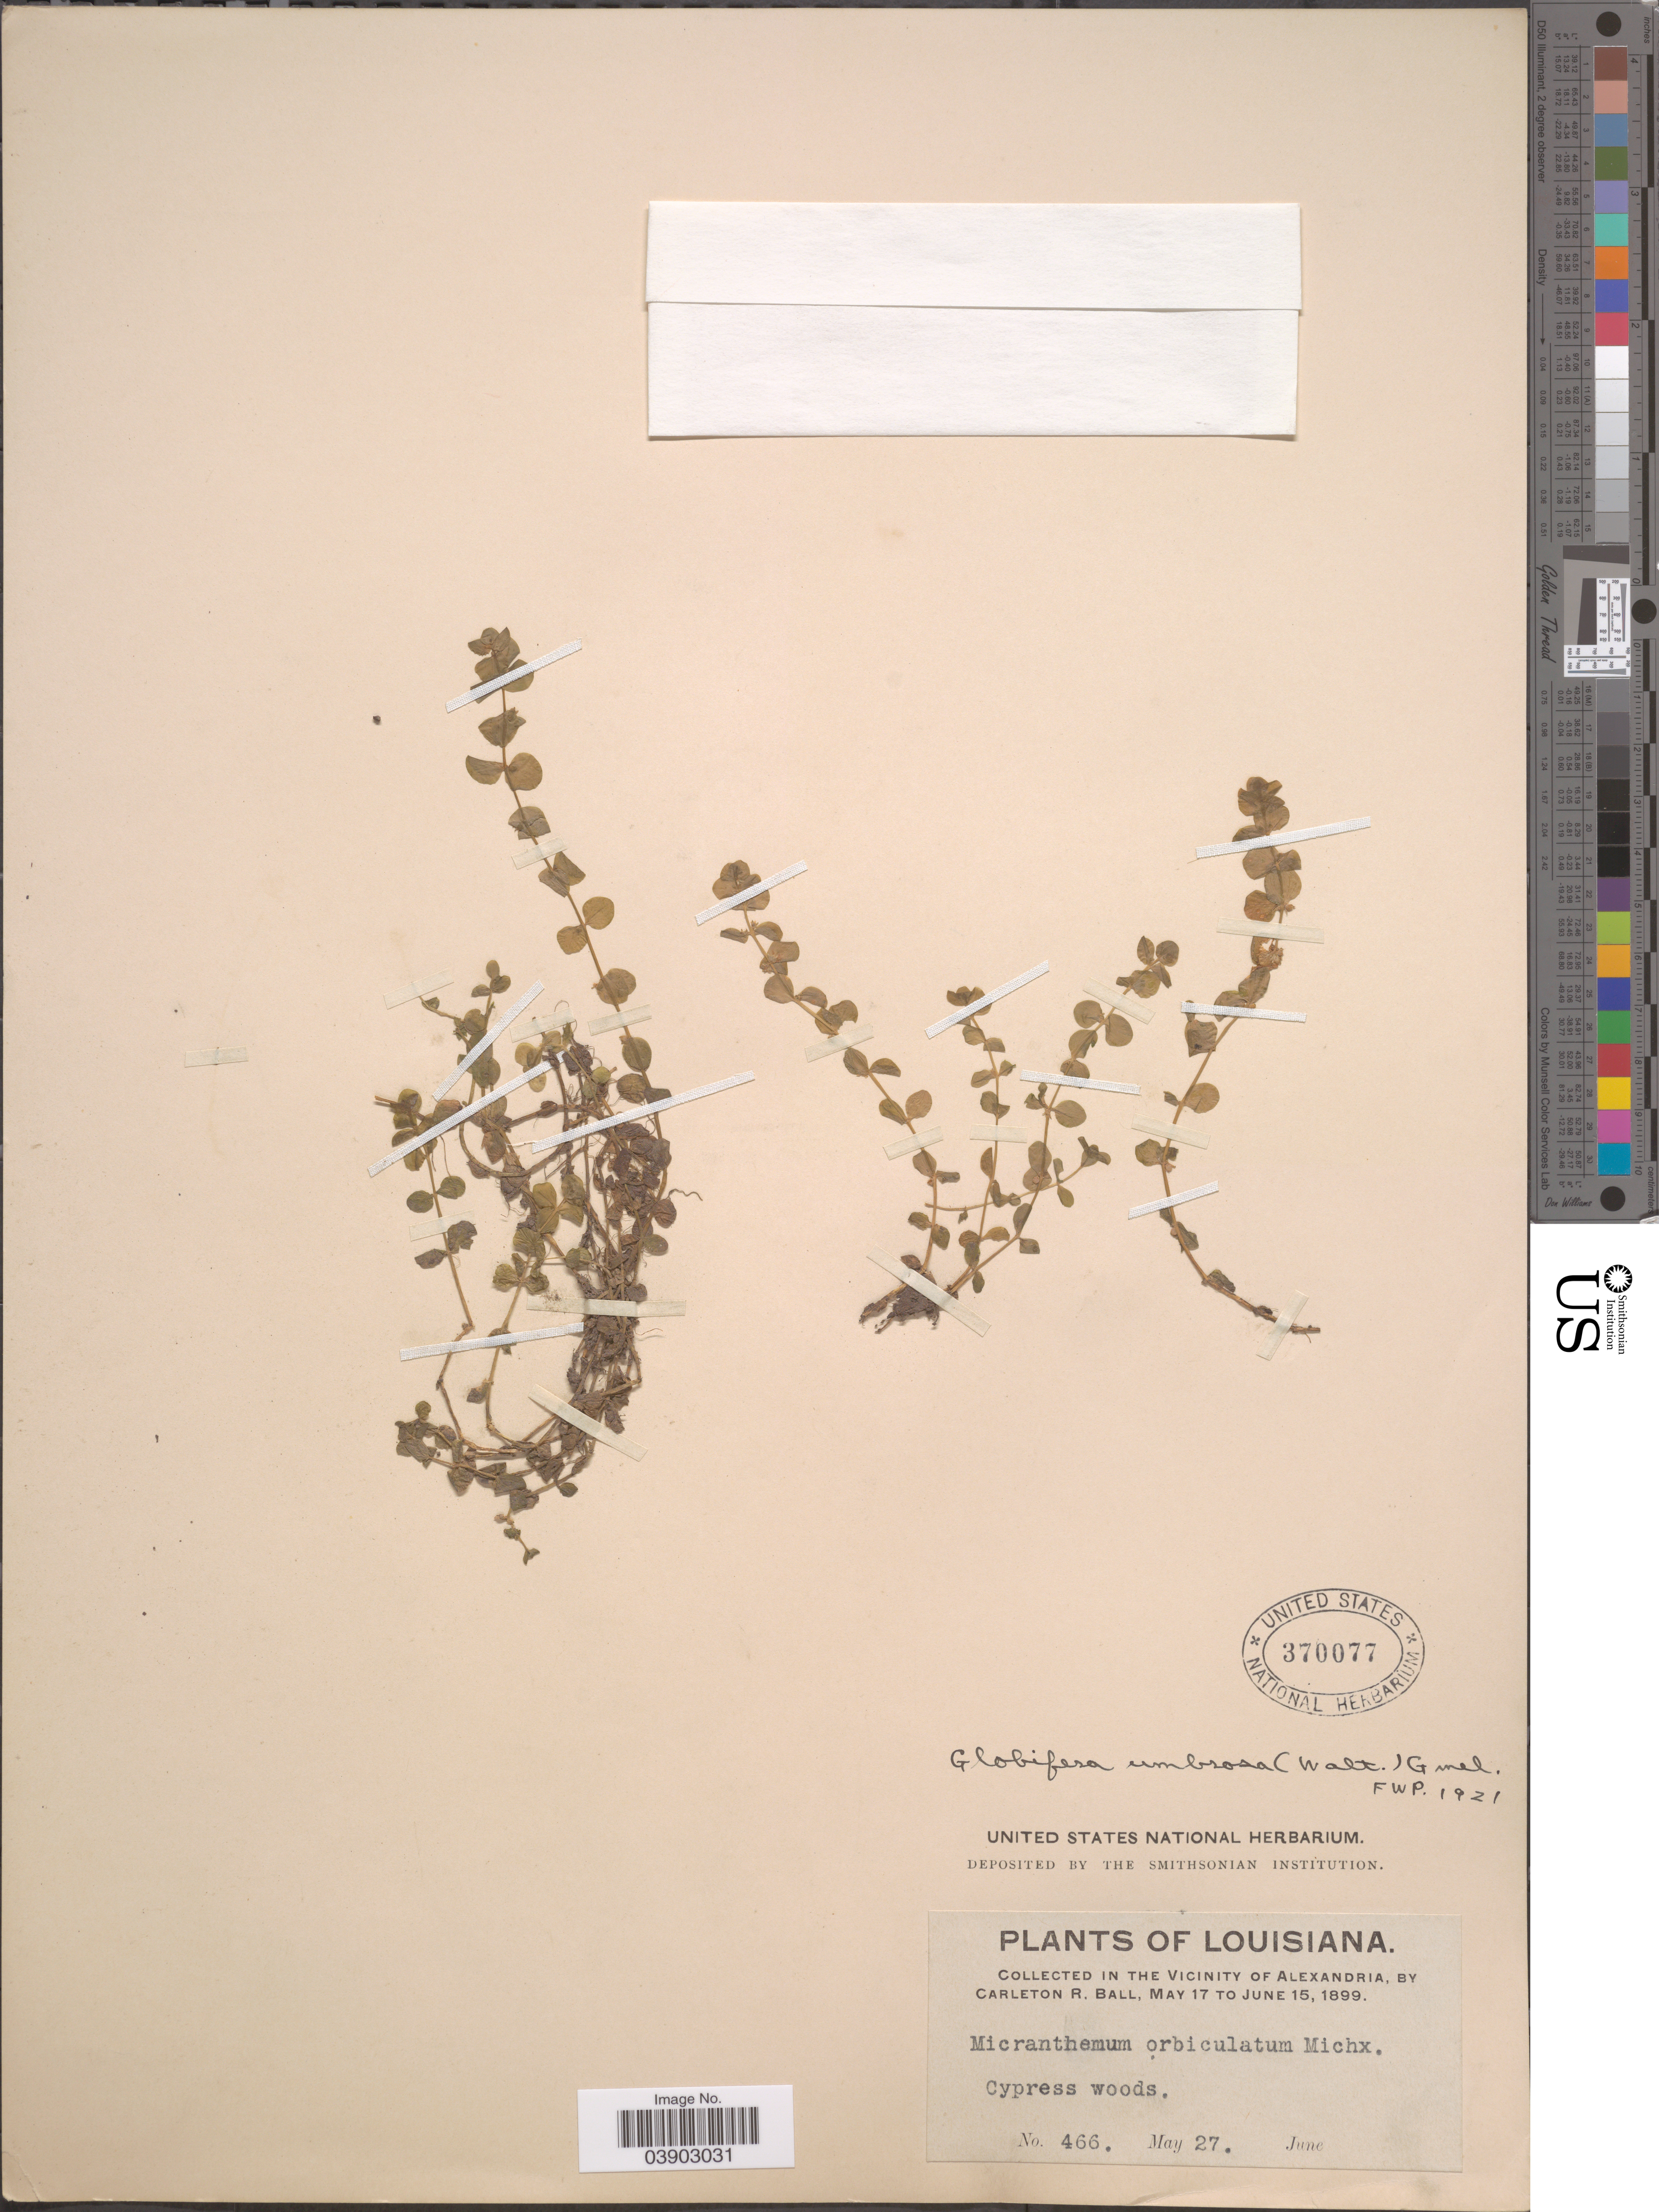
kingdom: Plantae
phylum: Tracheophyta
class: Magnoliopsida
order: Lamiales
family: Linderniaceae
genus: Micranthemum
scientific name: Micranthemum umbrosum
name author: (J.F. Gmel.) S.F. Blake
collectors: C. R. Ball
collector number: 466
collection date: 1899-05-27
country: United States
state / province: Louisiana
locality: In the Vicinity of Alexandria.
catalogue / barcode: US 370077